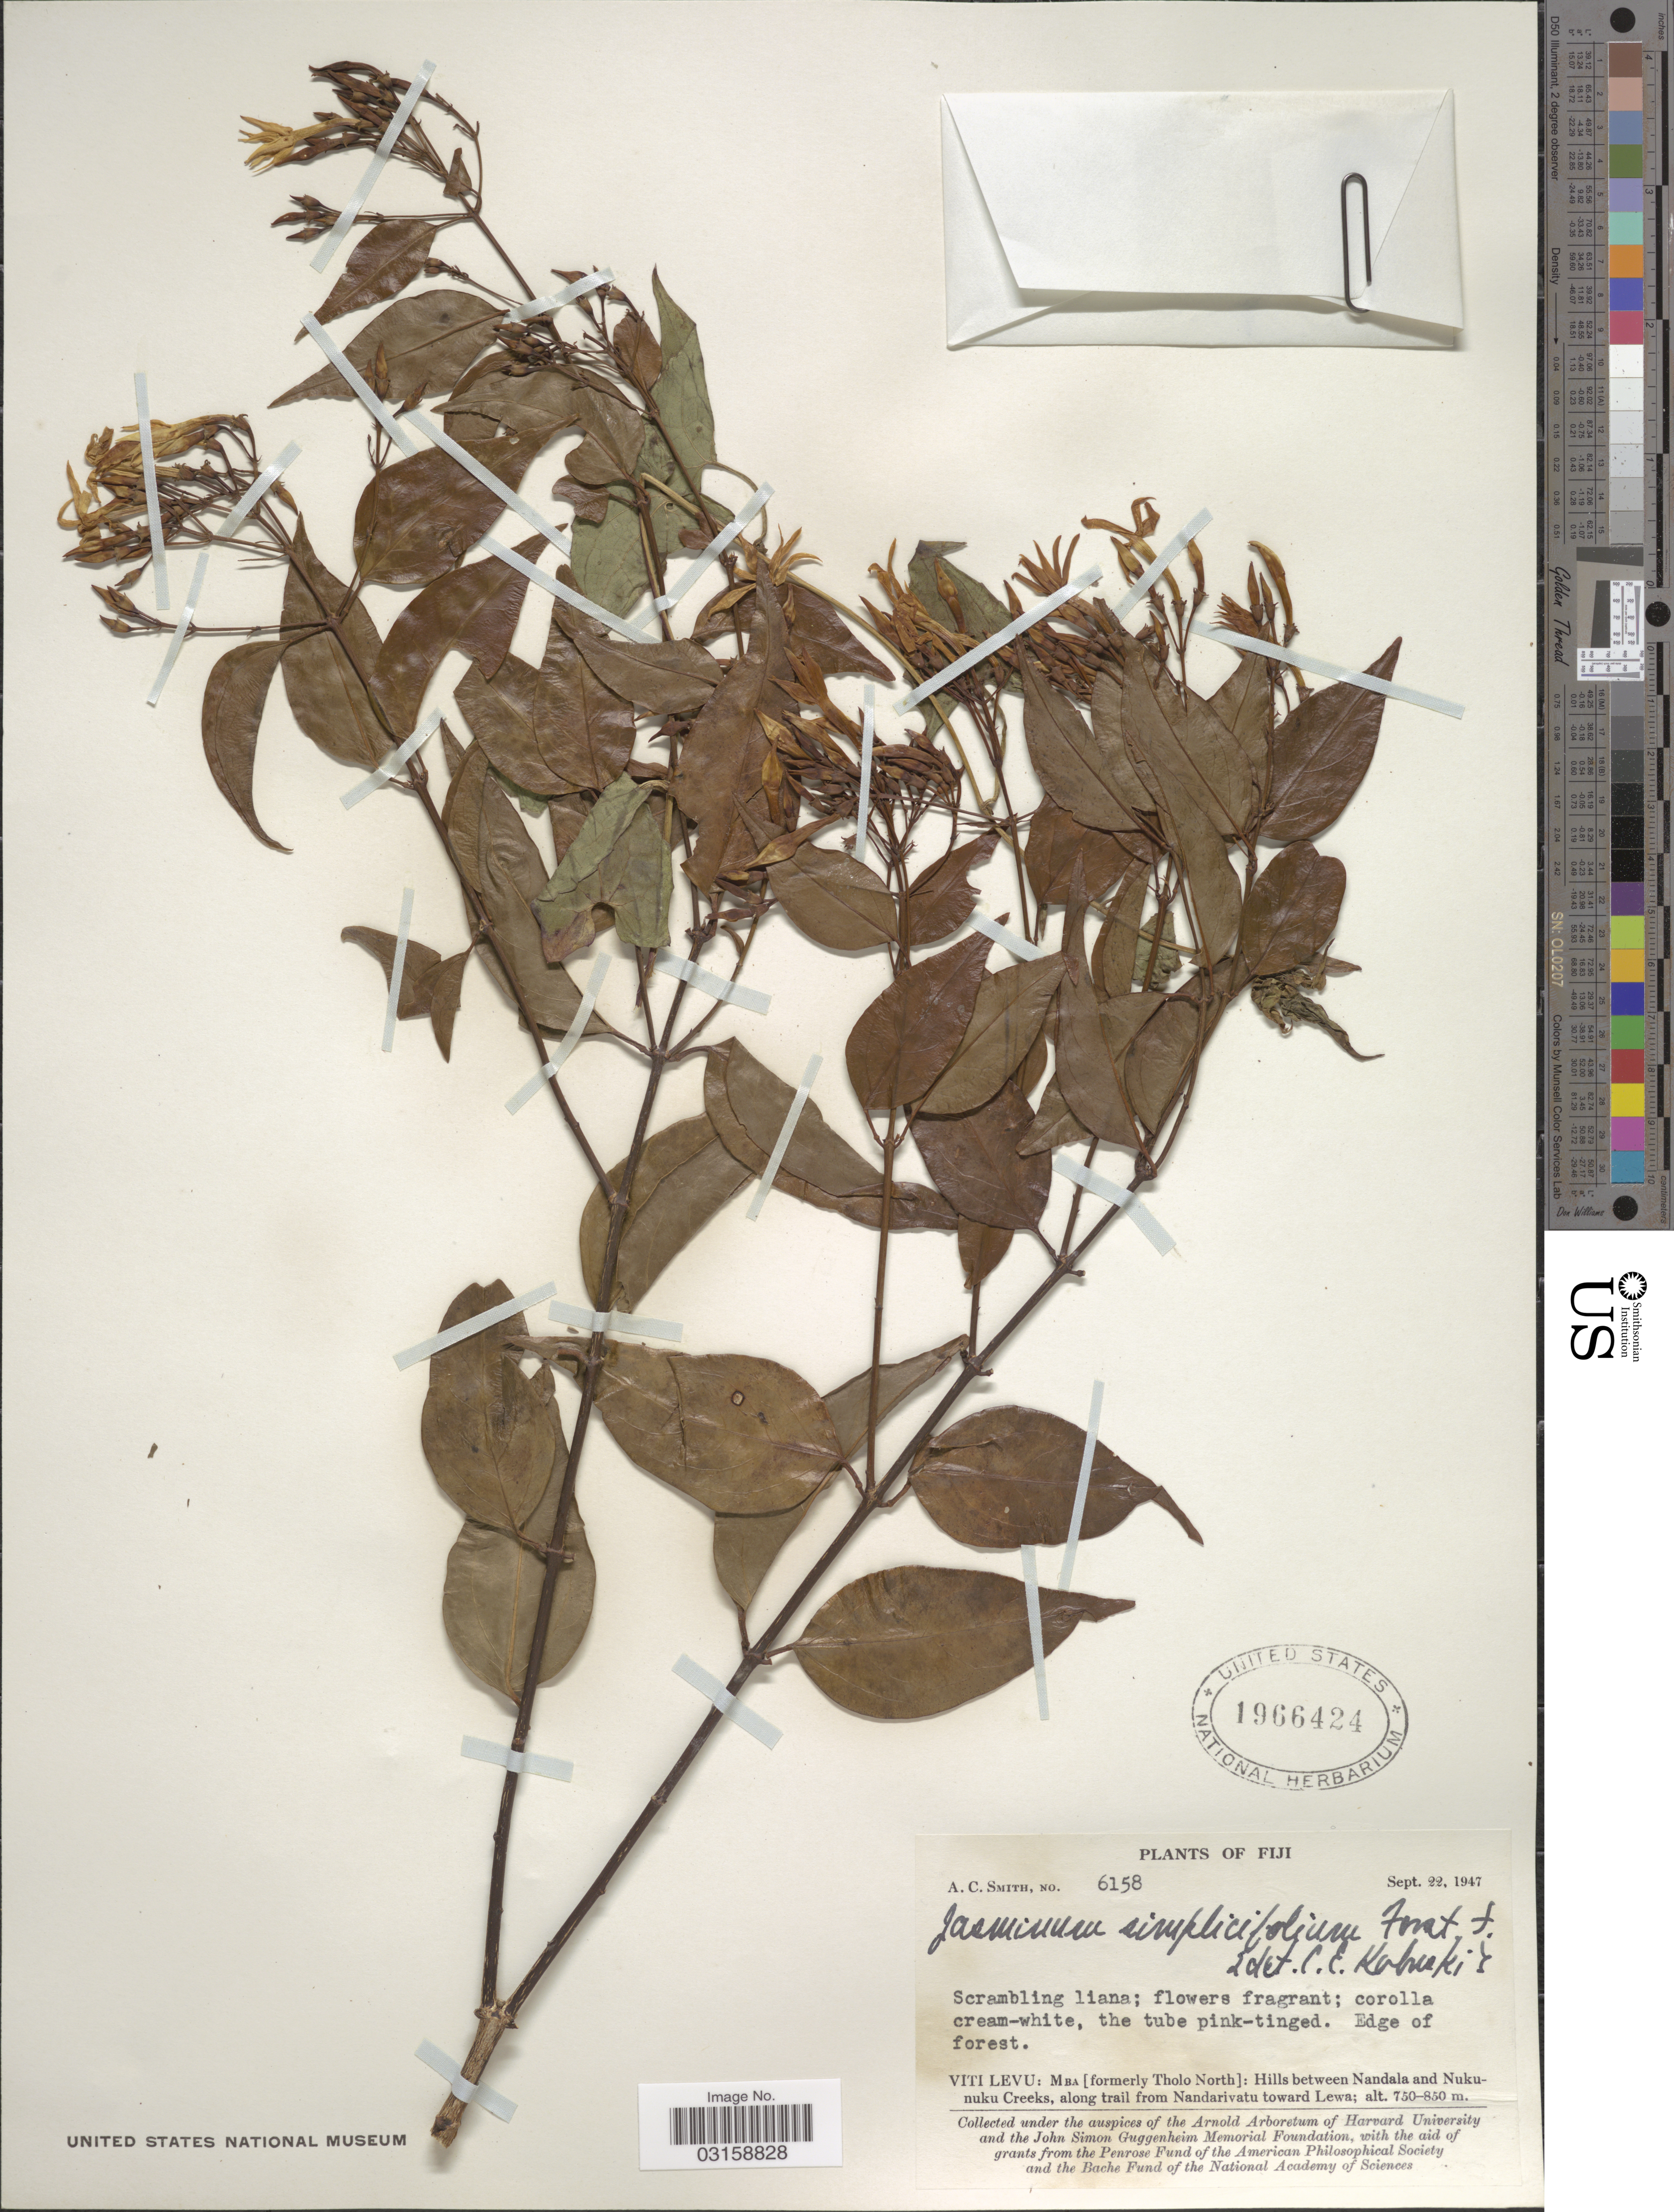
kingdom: Plantae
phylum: Tracheophyta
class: Magnoliopsida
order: Lamiales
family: Oleaceae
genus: Jasminum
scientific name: Jasminum simplicifolium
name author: G. Forst.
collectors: A. C. Smith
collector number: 6158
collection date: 1947-09-22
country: Fiji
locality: Viti Levu: Mba [formerly Tholo North]: Hills between Nandala and Nukunuku Creeks, along trail from Nandarivatu toward Lewa.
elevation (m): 750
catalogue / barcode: US 1966424